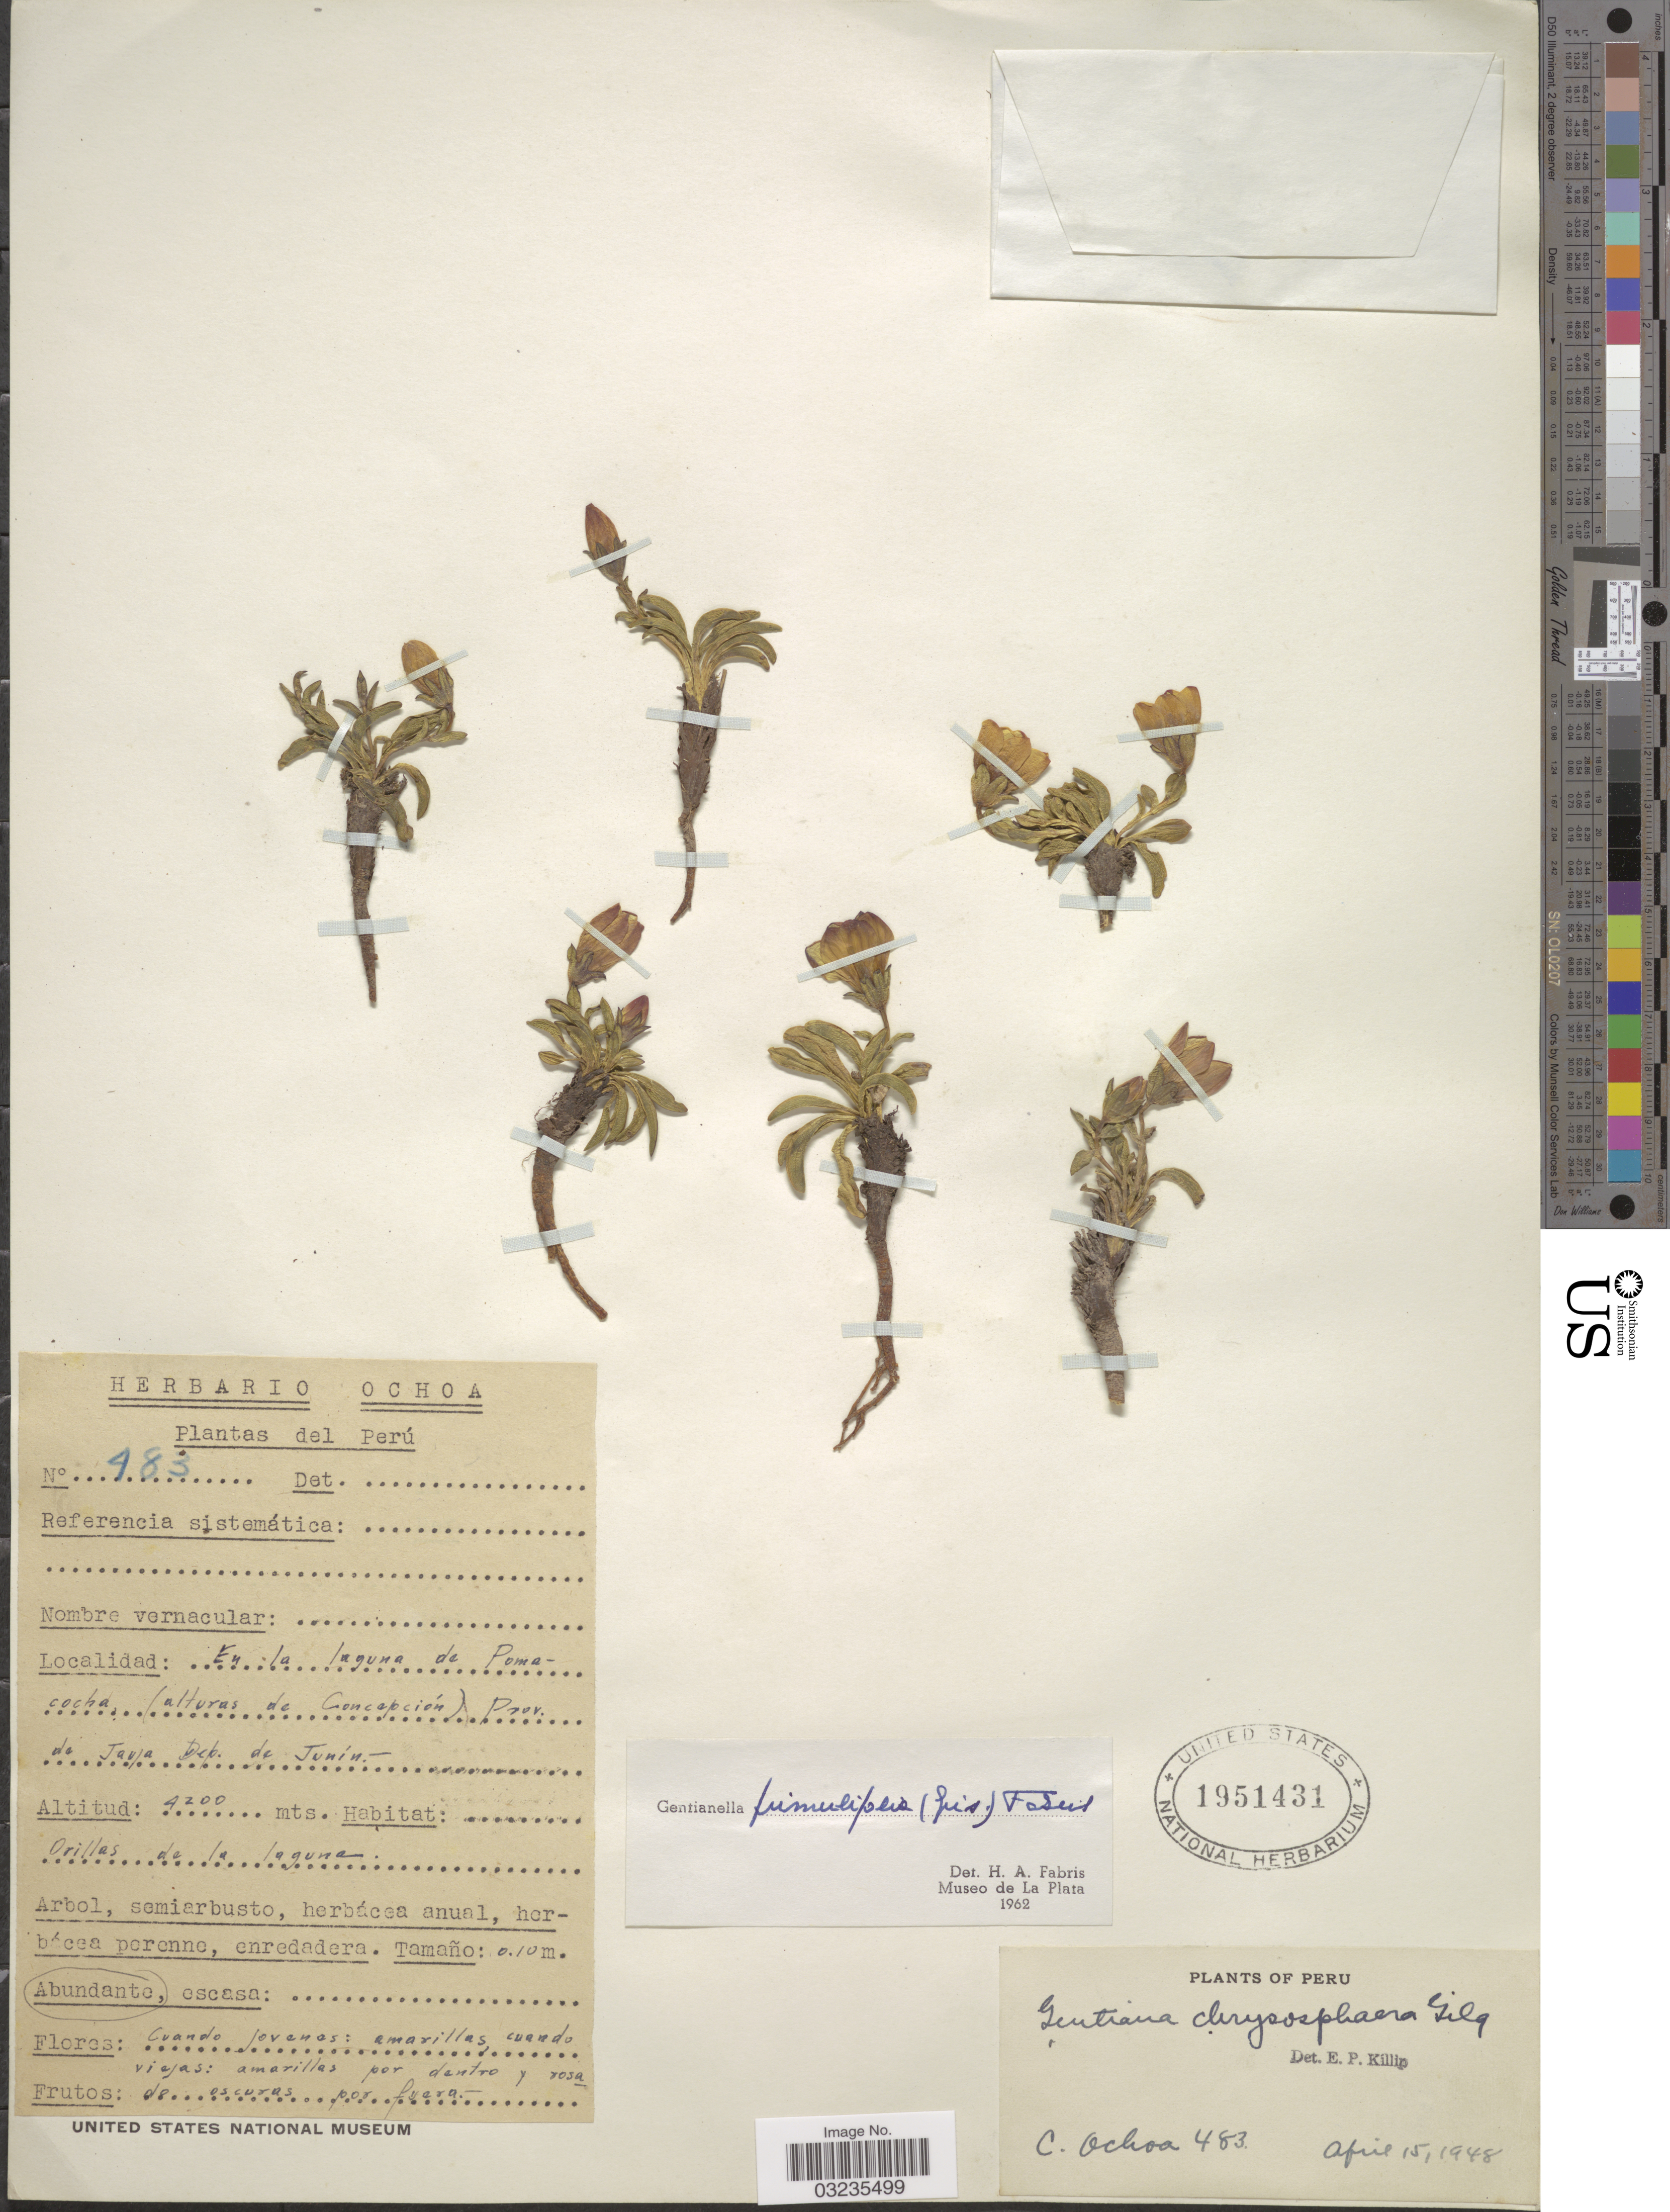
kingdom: Plantae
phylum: Tracheophyta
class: Magnoliopsida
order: Gentianales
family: Gentianaceae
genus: Gentiana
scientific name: Gentiana primulifolia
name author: Griseb.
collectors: C. Ochoa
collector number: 483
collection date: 1948-04-15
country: Peru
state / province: Junín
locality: En la laguna de Pomacocha (alturas de Concepción) Prov. de Tauja Dep. de Junín.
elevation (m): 4200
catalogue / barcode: US 1951431